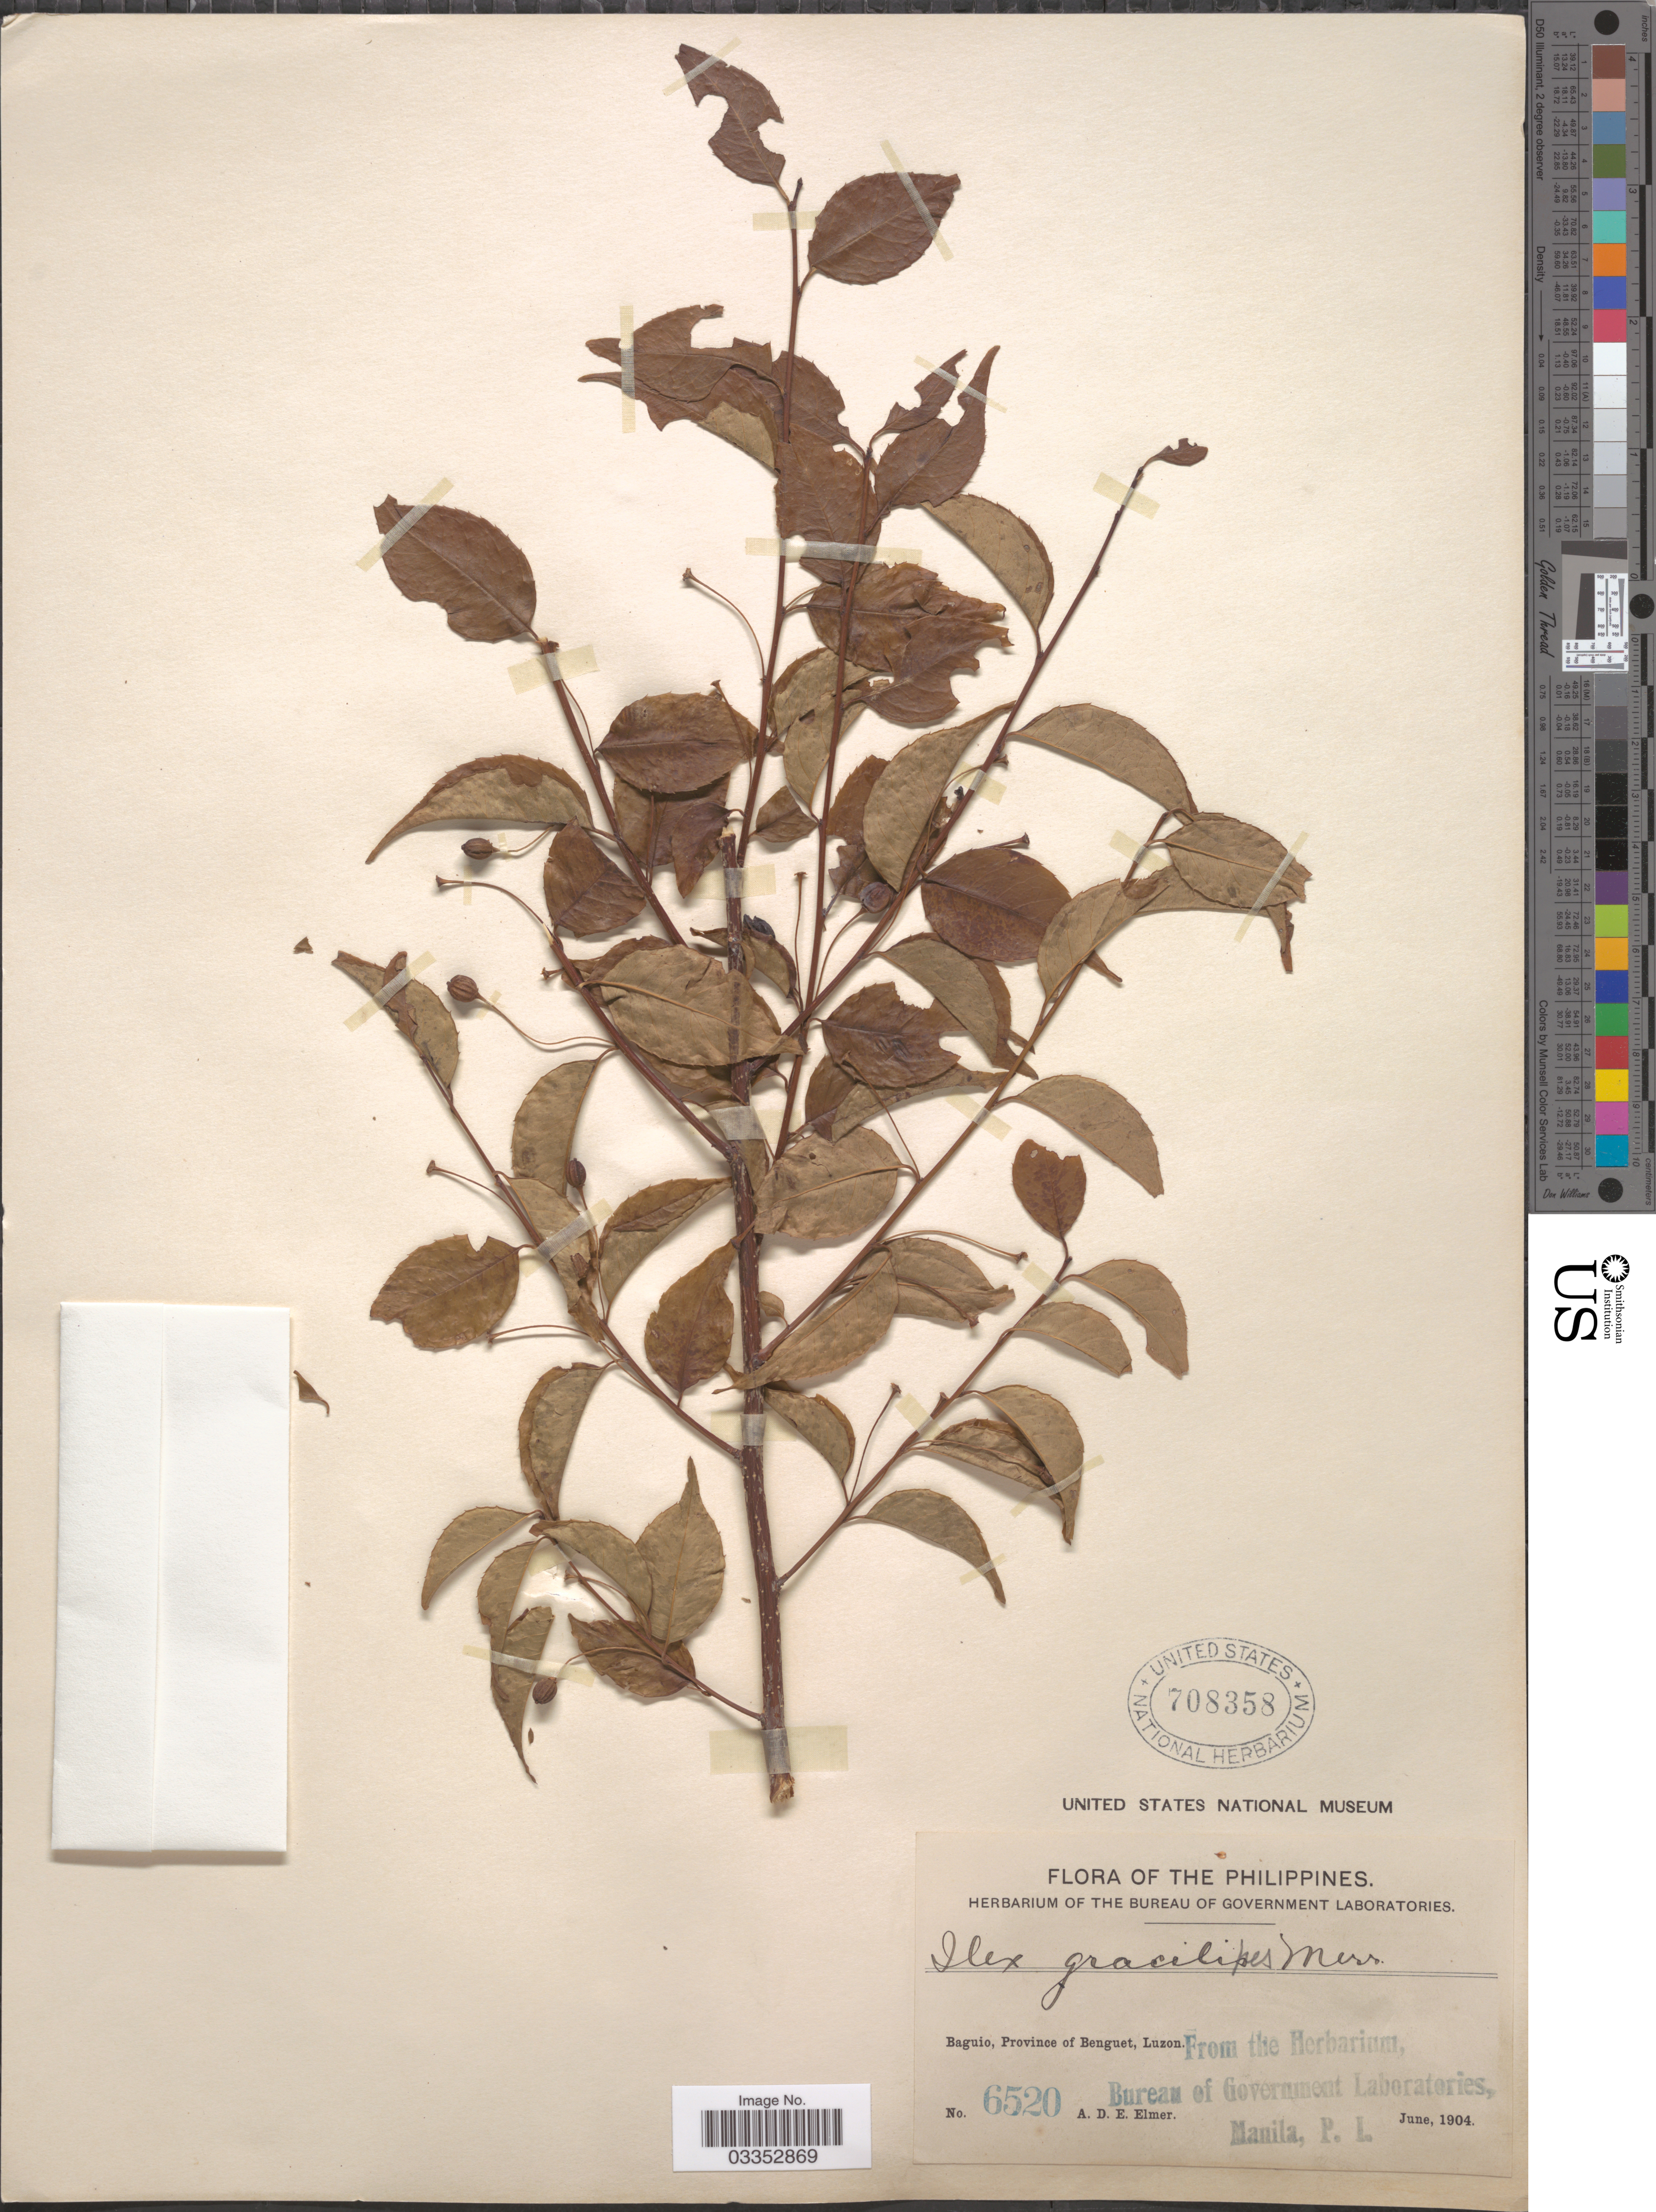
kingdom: Plantae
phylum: Tracheophyta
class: Magnoliopsida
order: Aquifoliales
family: Aquifoliaceae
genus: Ilex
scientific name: Ilex asprella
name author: Champ. ex Benth.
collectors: A. D. E. Elmer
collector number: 6520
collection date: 1904-06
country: Philippines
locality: Baguio, Province of Benguet, Luzon.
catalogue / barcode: US 708358